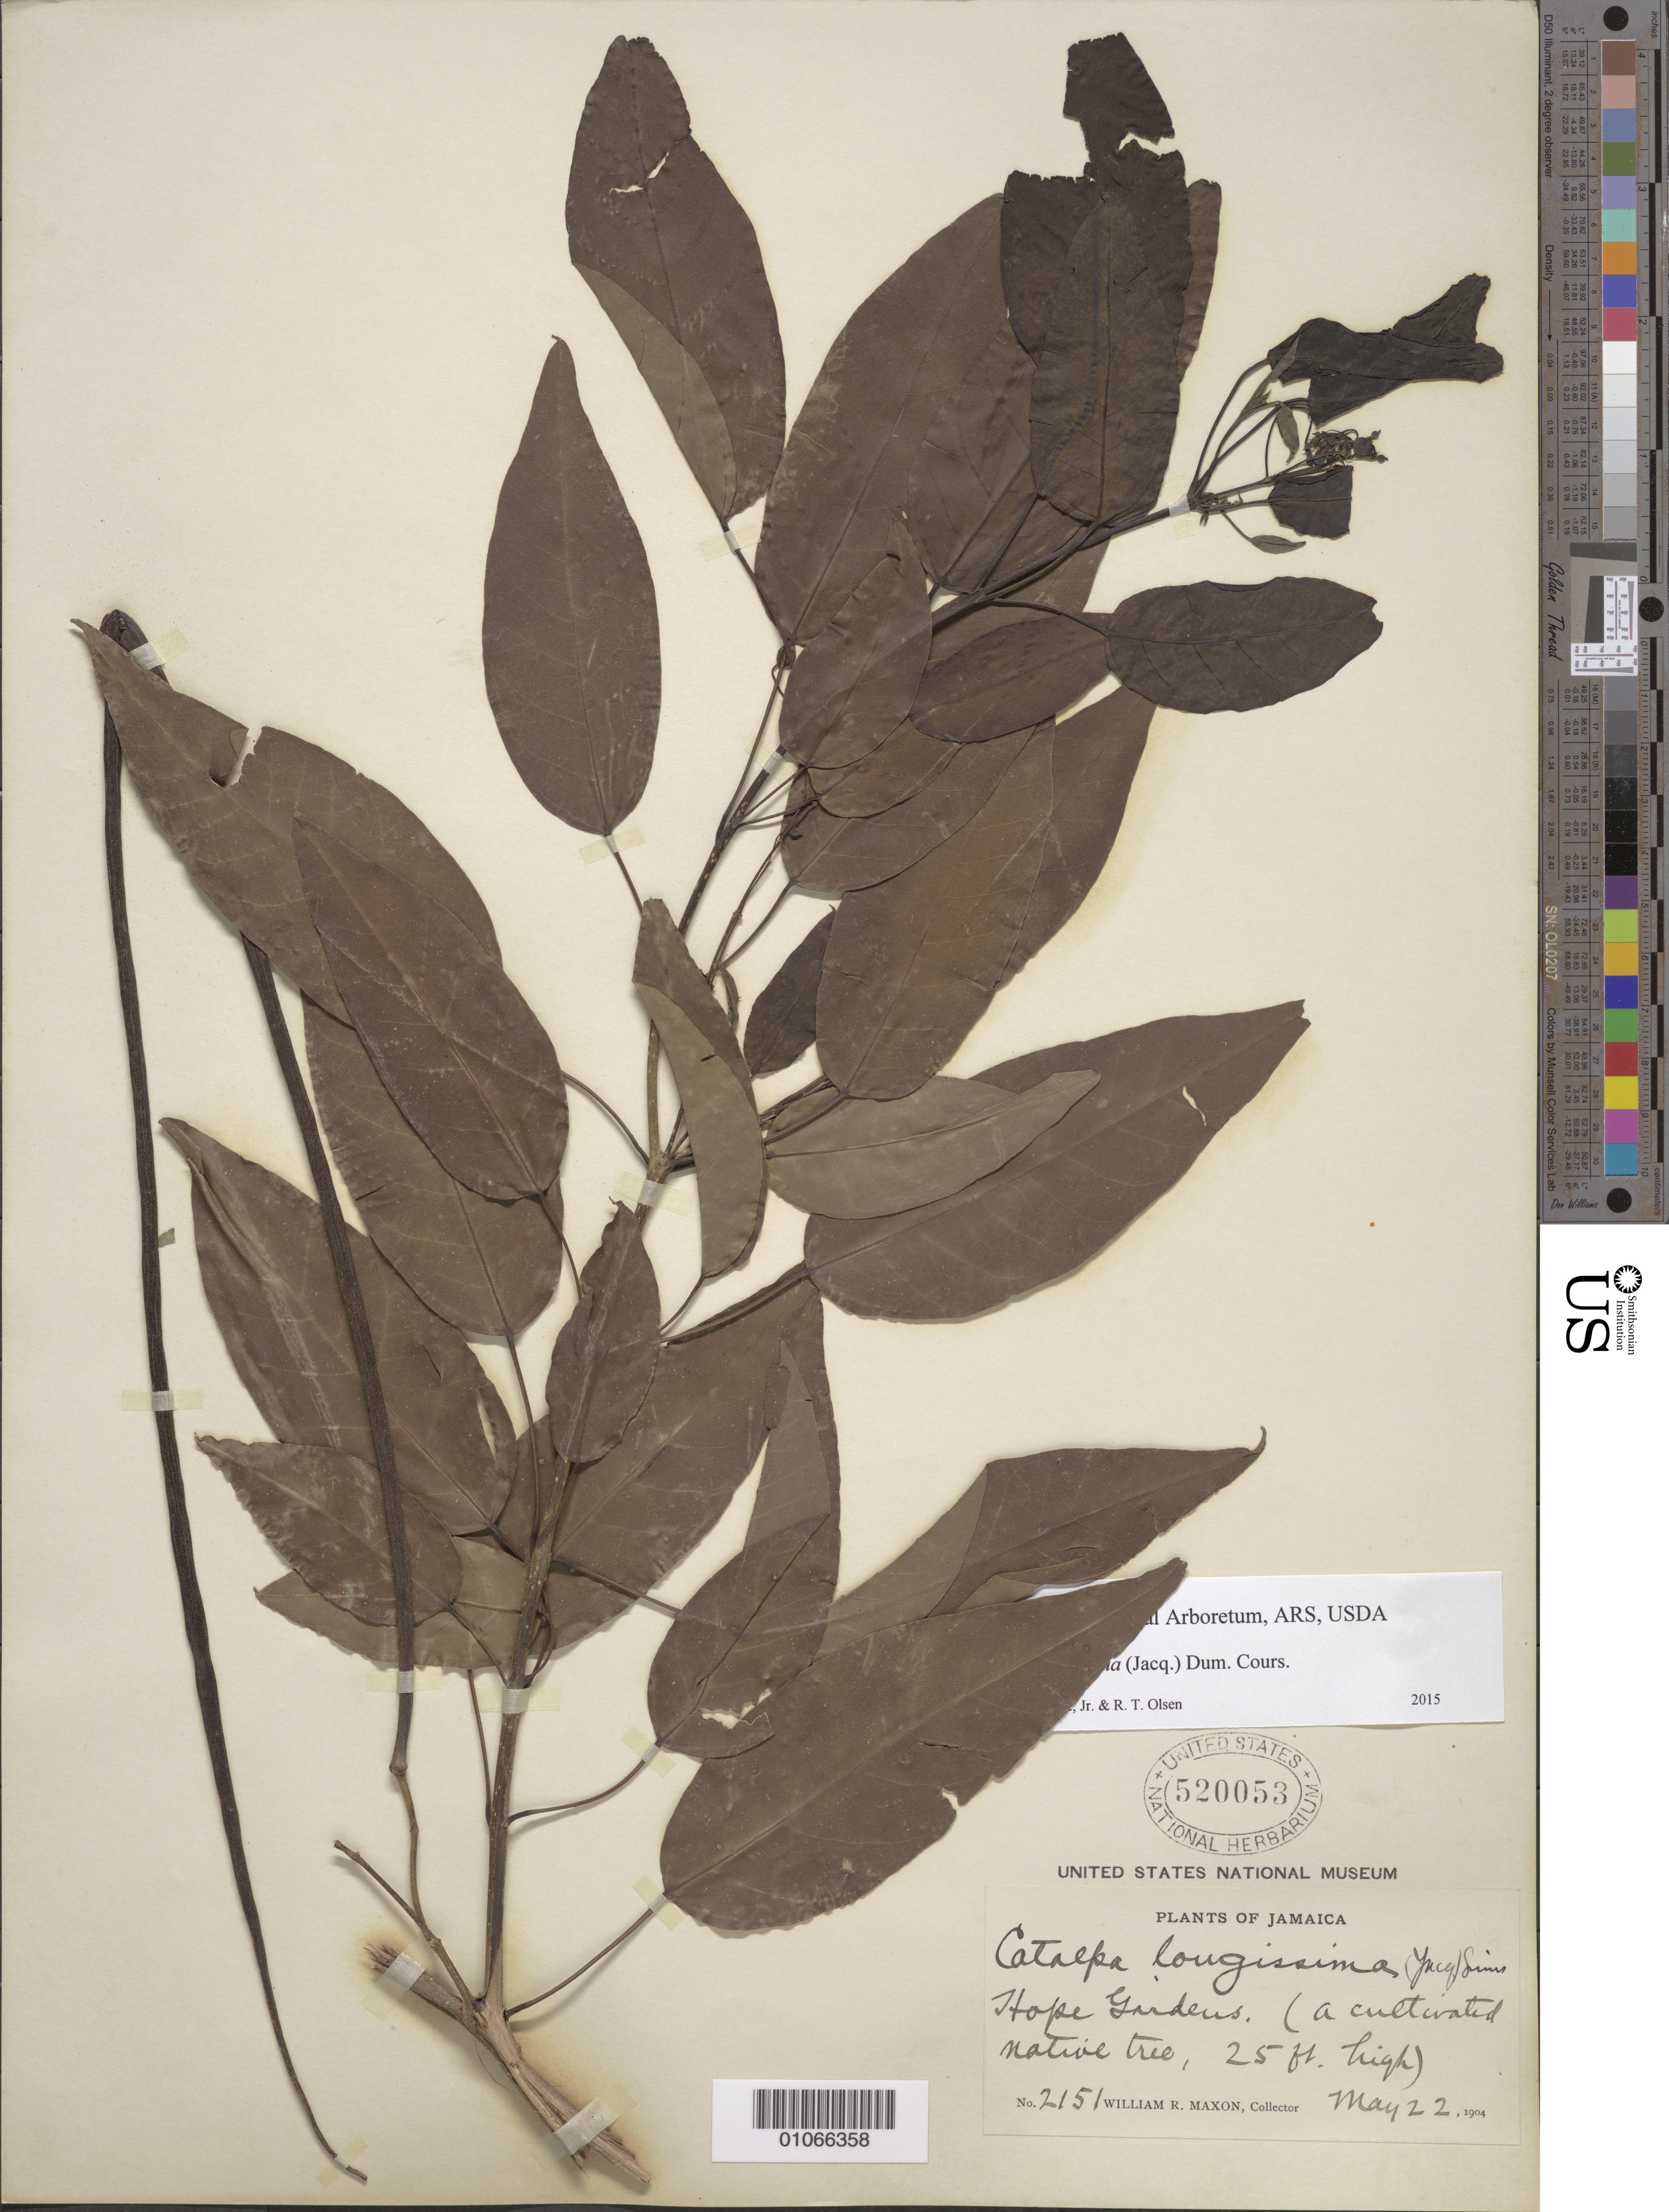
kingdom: Plantae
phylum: Tracheophyta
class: Magnoliopsida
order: Lamiales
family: Bignoniaceae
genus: Catalpa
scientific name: Catalpa longissima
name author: (Jacq.) Dum. Cours.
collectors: W. R. Maxon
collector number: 2151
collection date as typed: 21 May 1904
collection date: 1904-05-21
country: Jamaica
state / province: Kingston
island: Jamaica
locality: Hope Gardens.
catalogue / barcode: US 520053